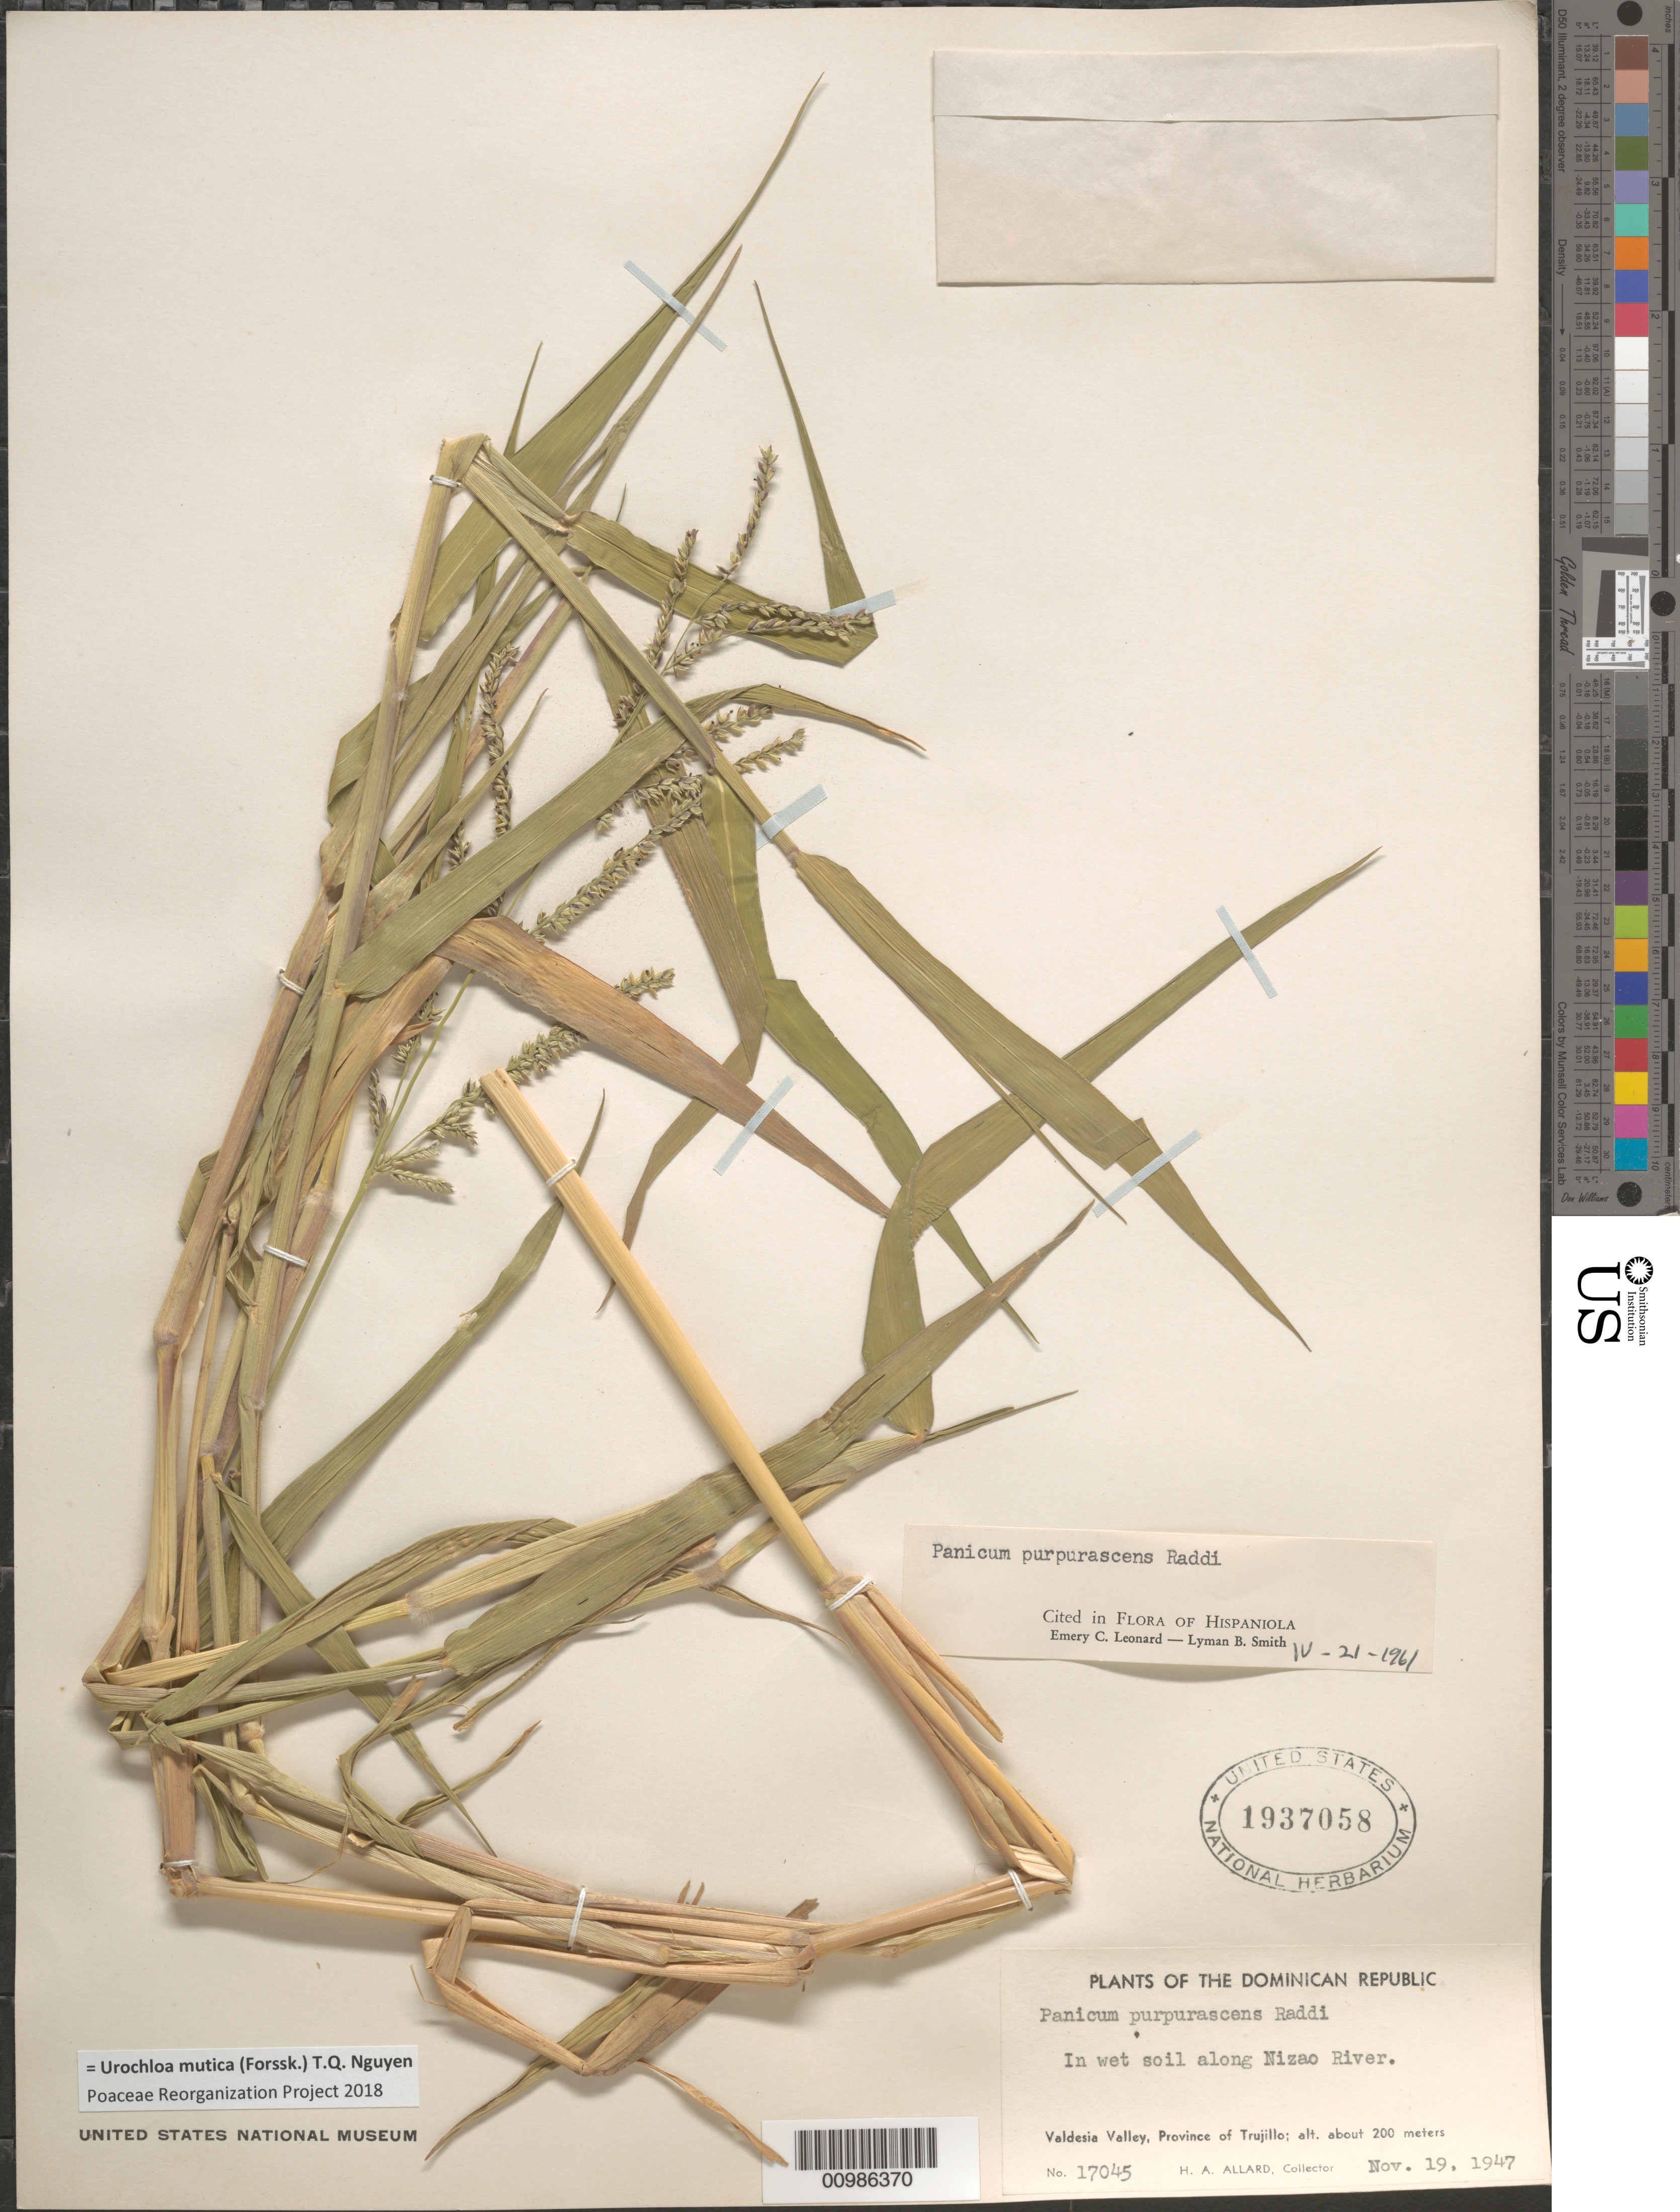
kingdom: Plantae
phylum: Tracheophyta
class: Liliopsida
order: Poales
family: Poaceae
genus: Brachiaria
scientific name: Brachiaria mutica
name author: (Forssk.) Stapf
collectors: H. A. Allard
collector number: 17045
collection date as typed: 19 Nov 1947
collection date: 1947-11-19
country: Dominican Republic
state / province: Distrito Nacional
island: Hispaniola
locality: Valdesia Valley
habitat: in wet soil along river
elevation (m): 200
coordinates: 0 N, 0 E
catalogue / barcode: US 1937058